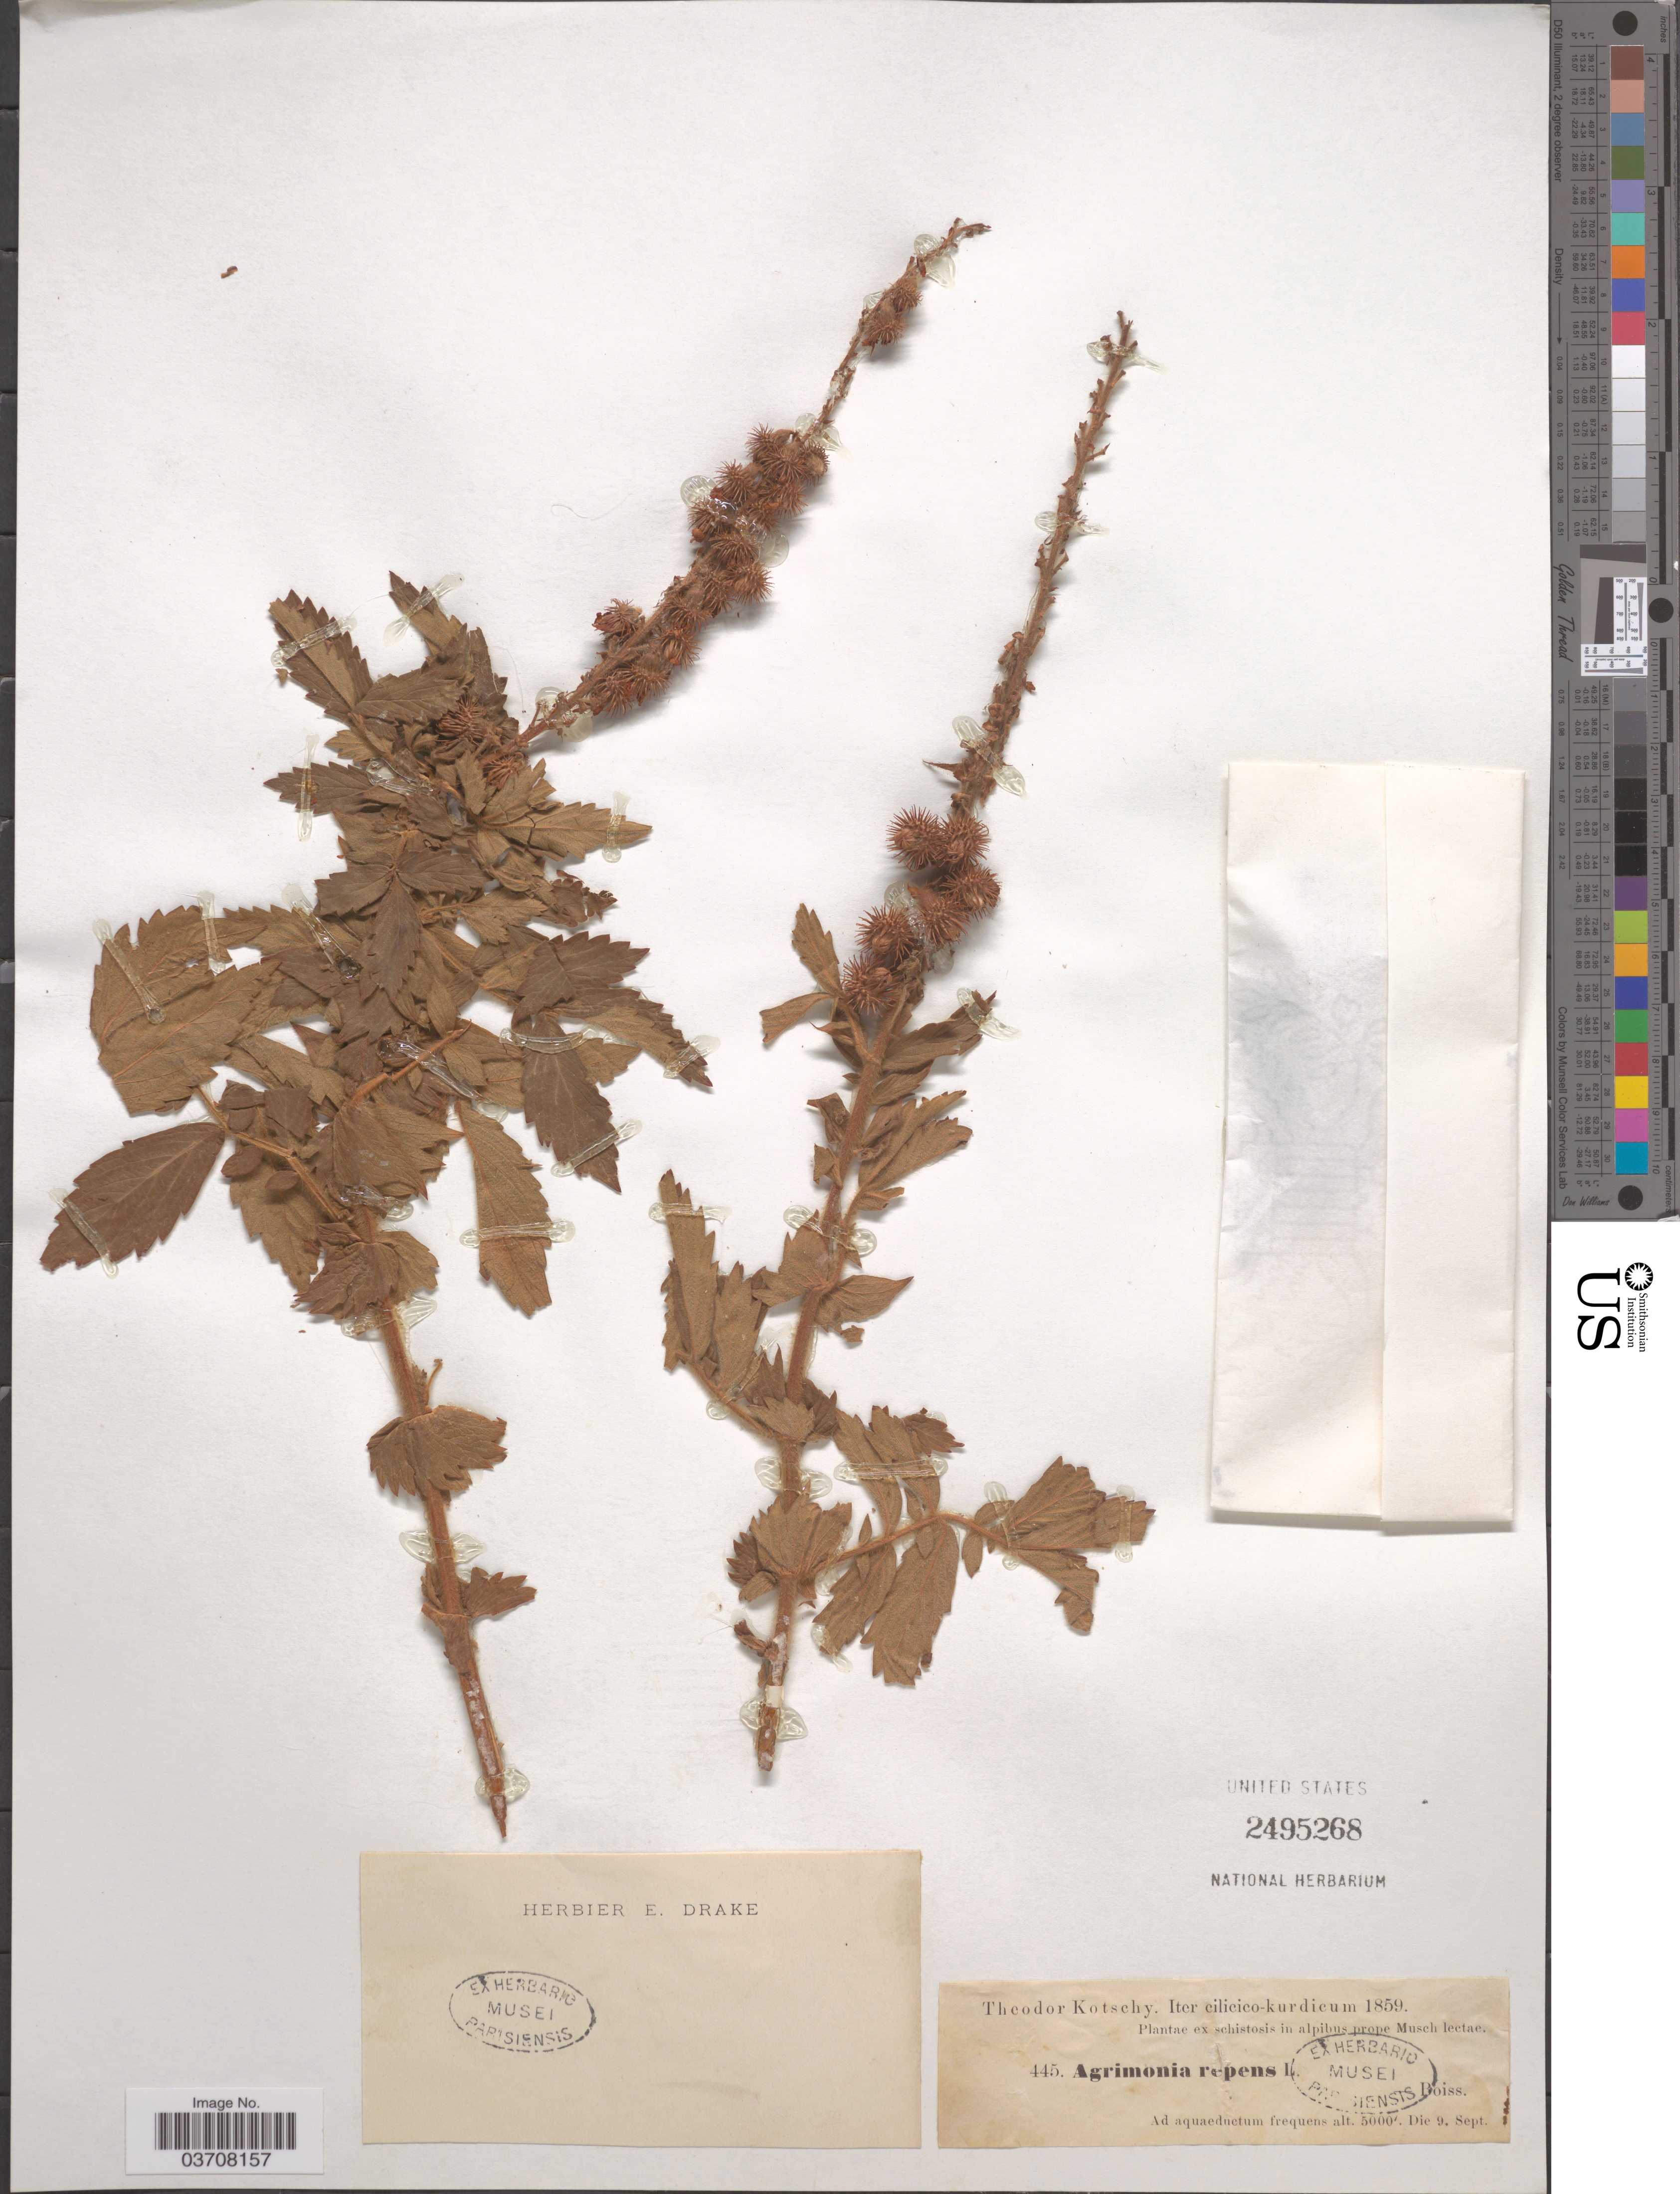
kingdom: Plantae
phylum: Tracheophyta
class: Magnoliopsida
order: Rosales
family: Rosaceae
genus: Agrimonia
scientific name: Agrimonia repens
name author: L.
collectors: T. Kotschy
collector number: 445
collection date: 1859-09-09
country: Turkey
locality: Iter cilicico-kurdicum.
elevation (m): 1524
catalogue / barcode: US 2495268